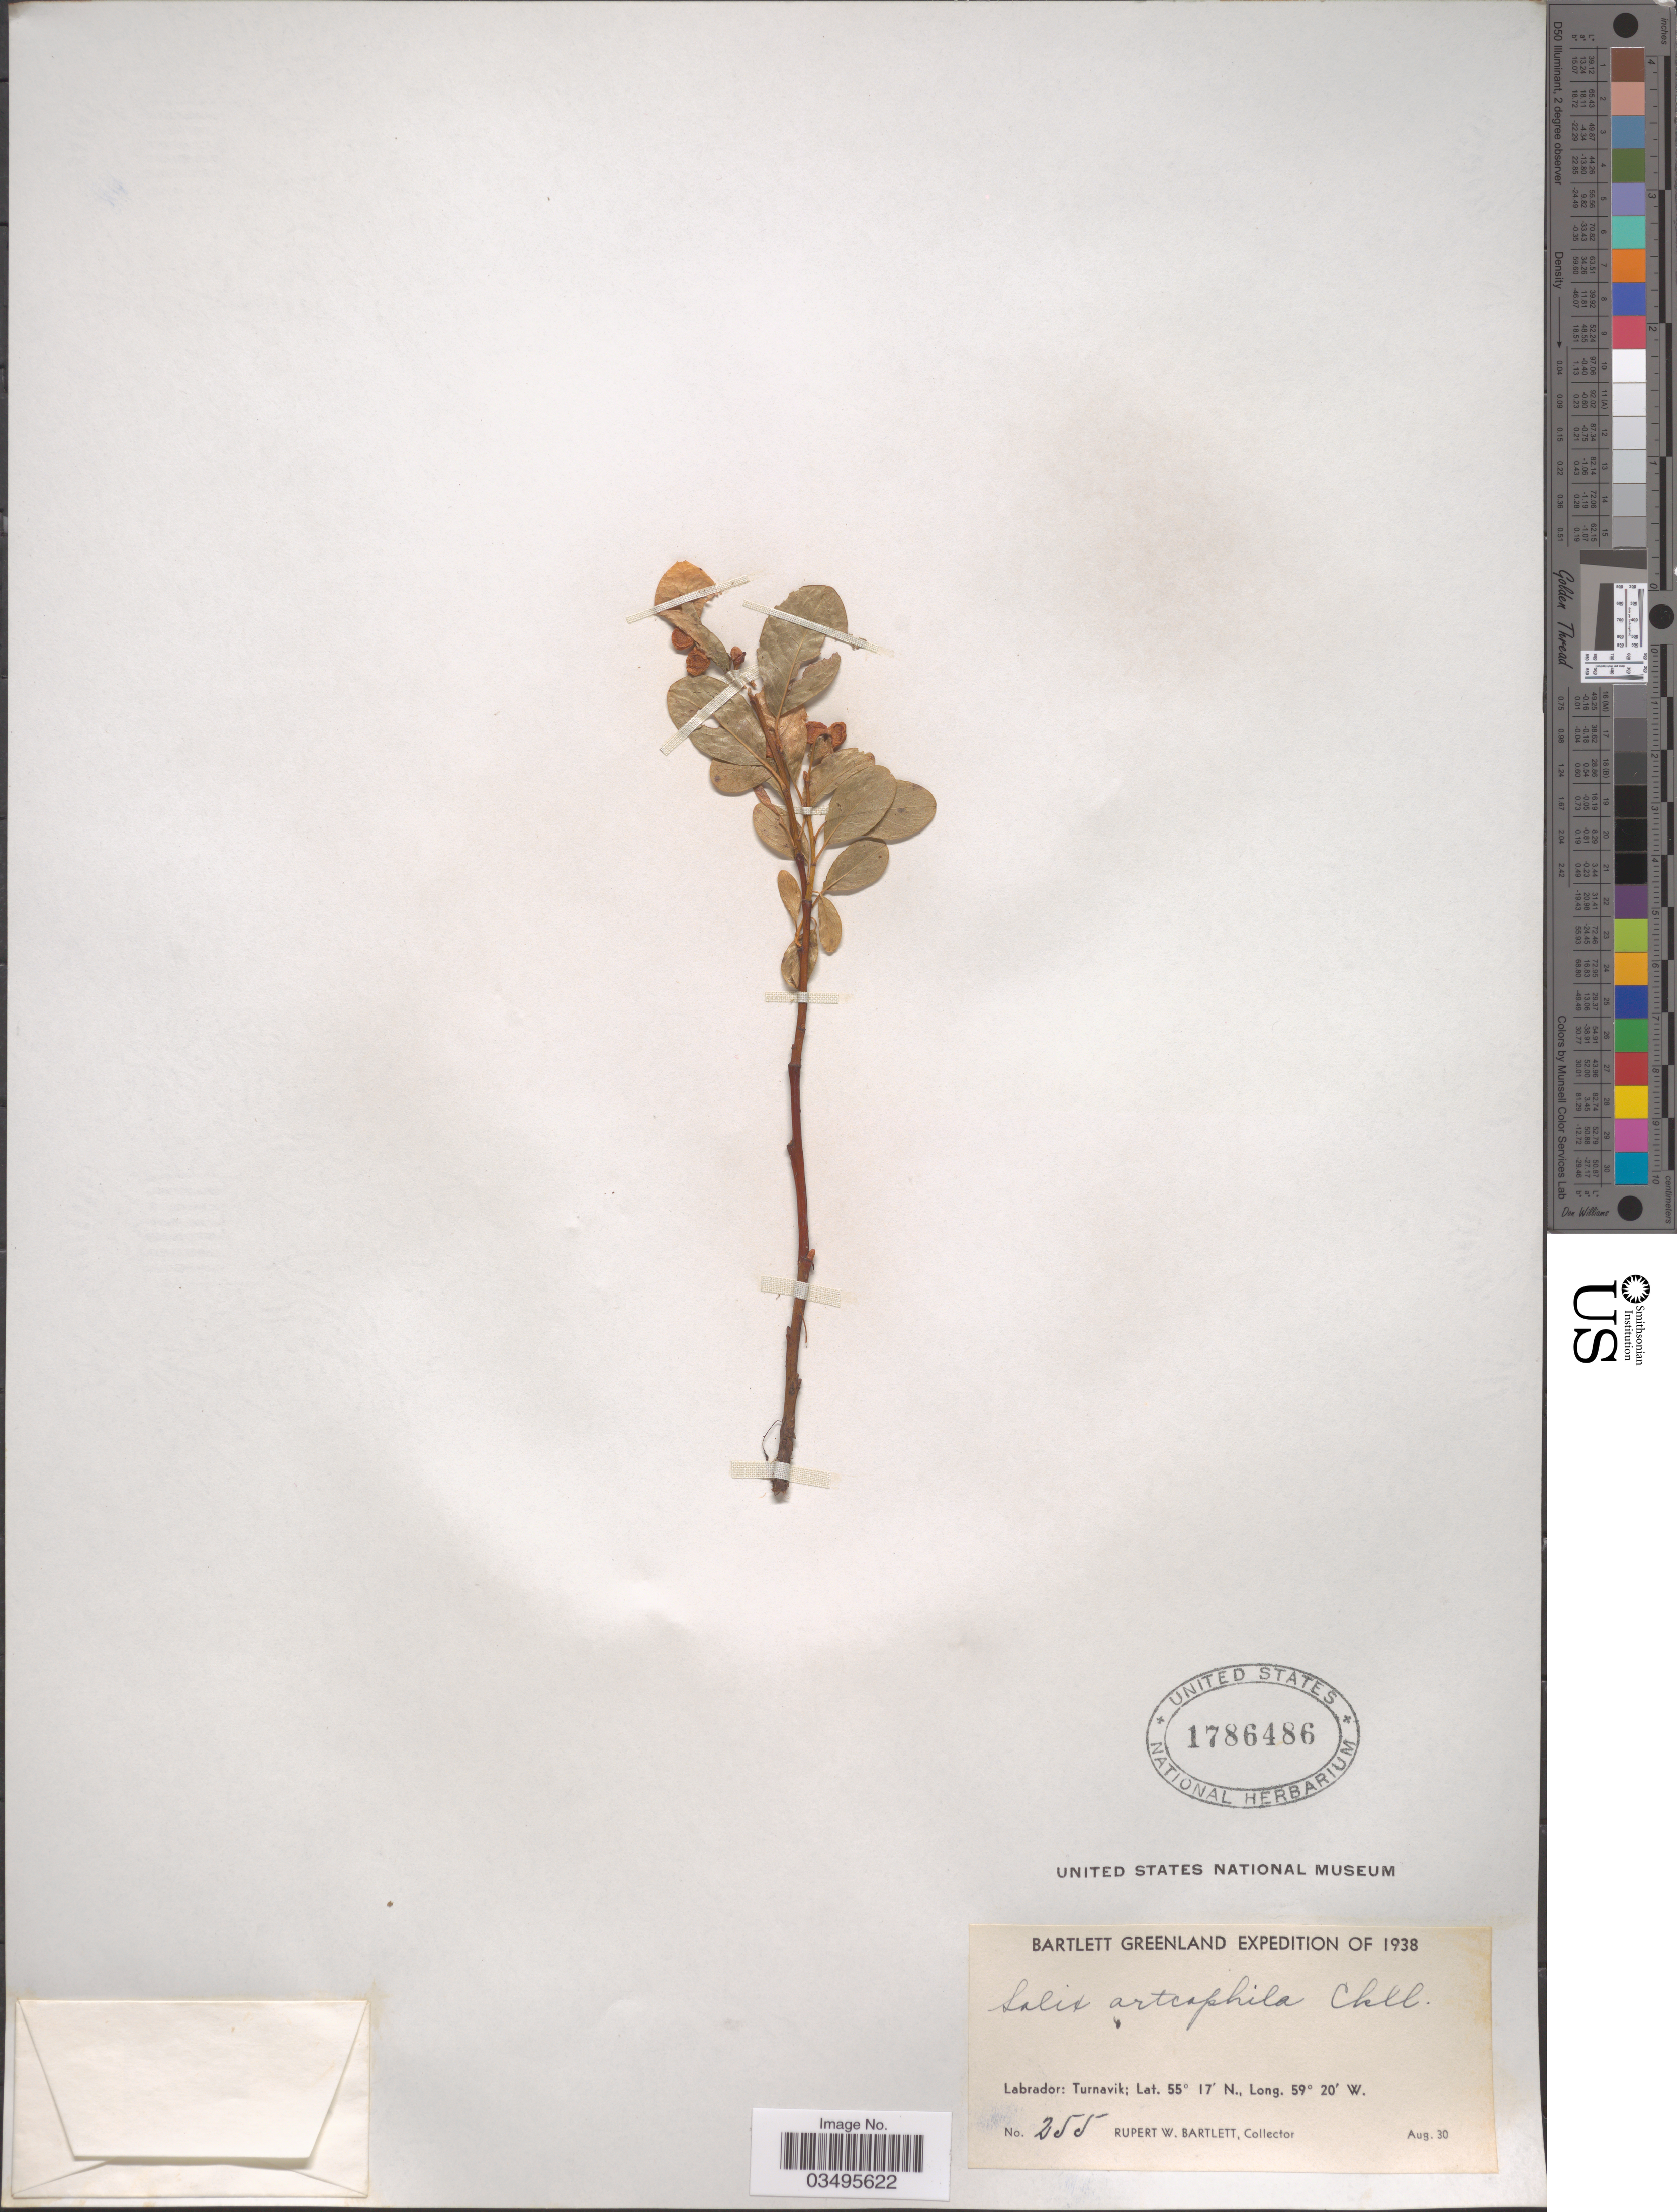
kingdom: Plantae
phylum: Tracheophyta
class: Magnoliopsida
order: Malpighiales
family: Salicaceae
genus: Salix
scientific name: Salix arctophila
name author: Cockerell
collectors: R. W. Bartlett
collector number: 255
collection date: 1938-08-30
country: Canada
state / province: Newfoundland and Labrador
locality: Labrador: Turnavik.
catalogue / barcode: US 1786486